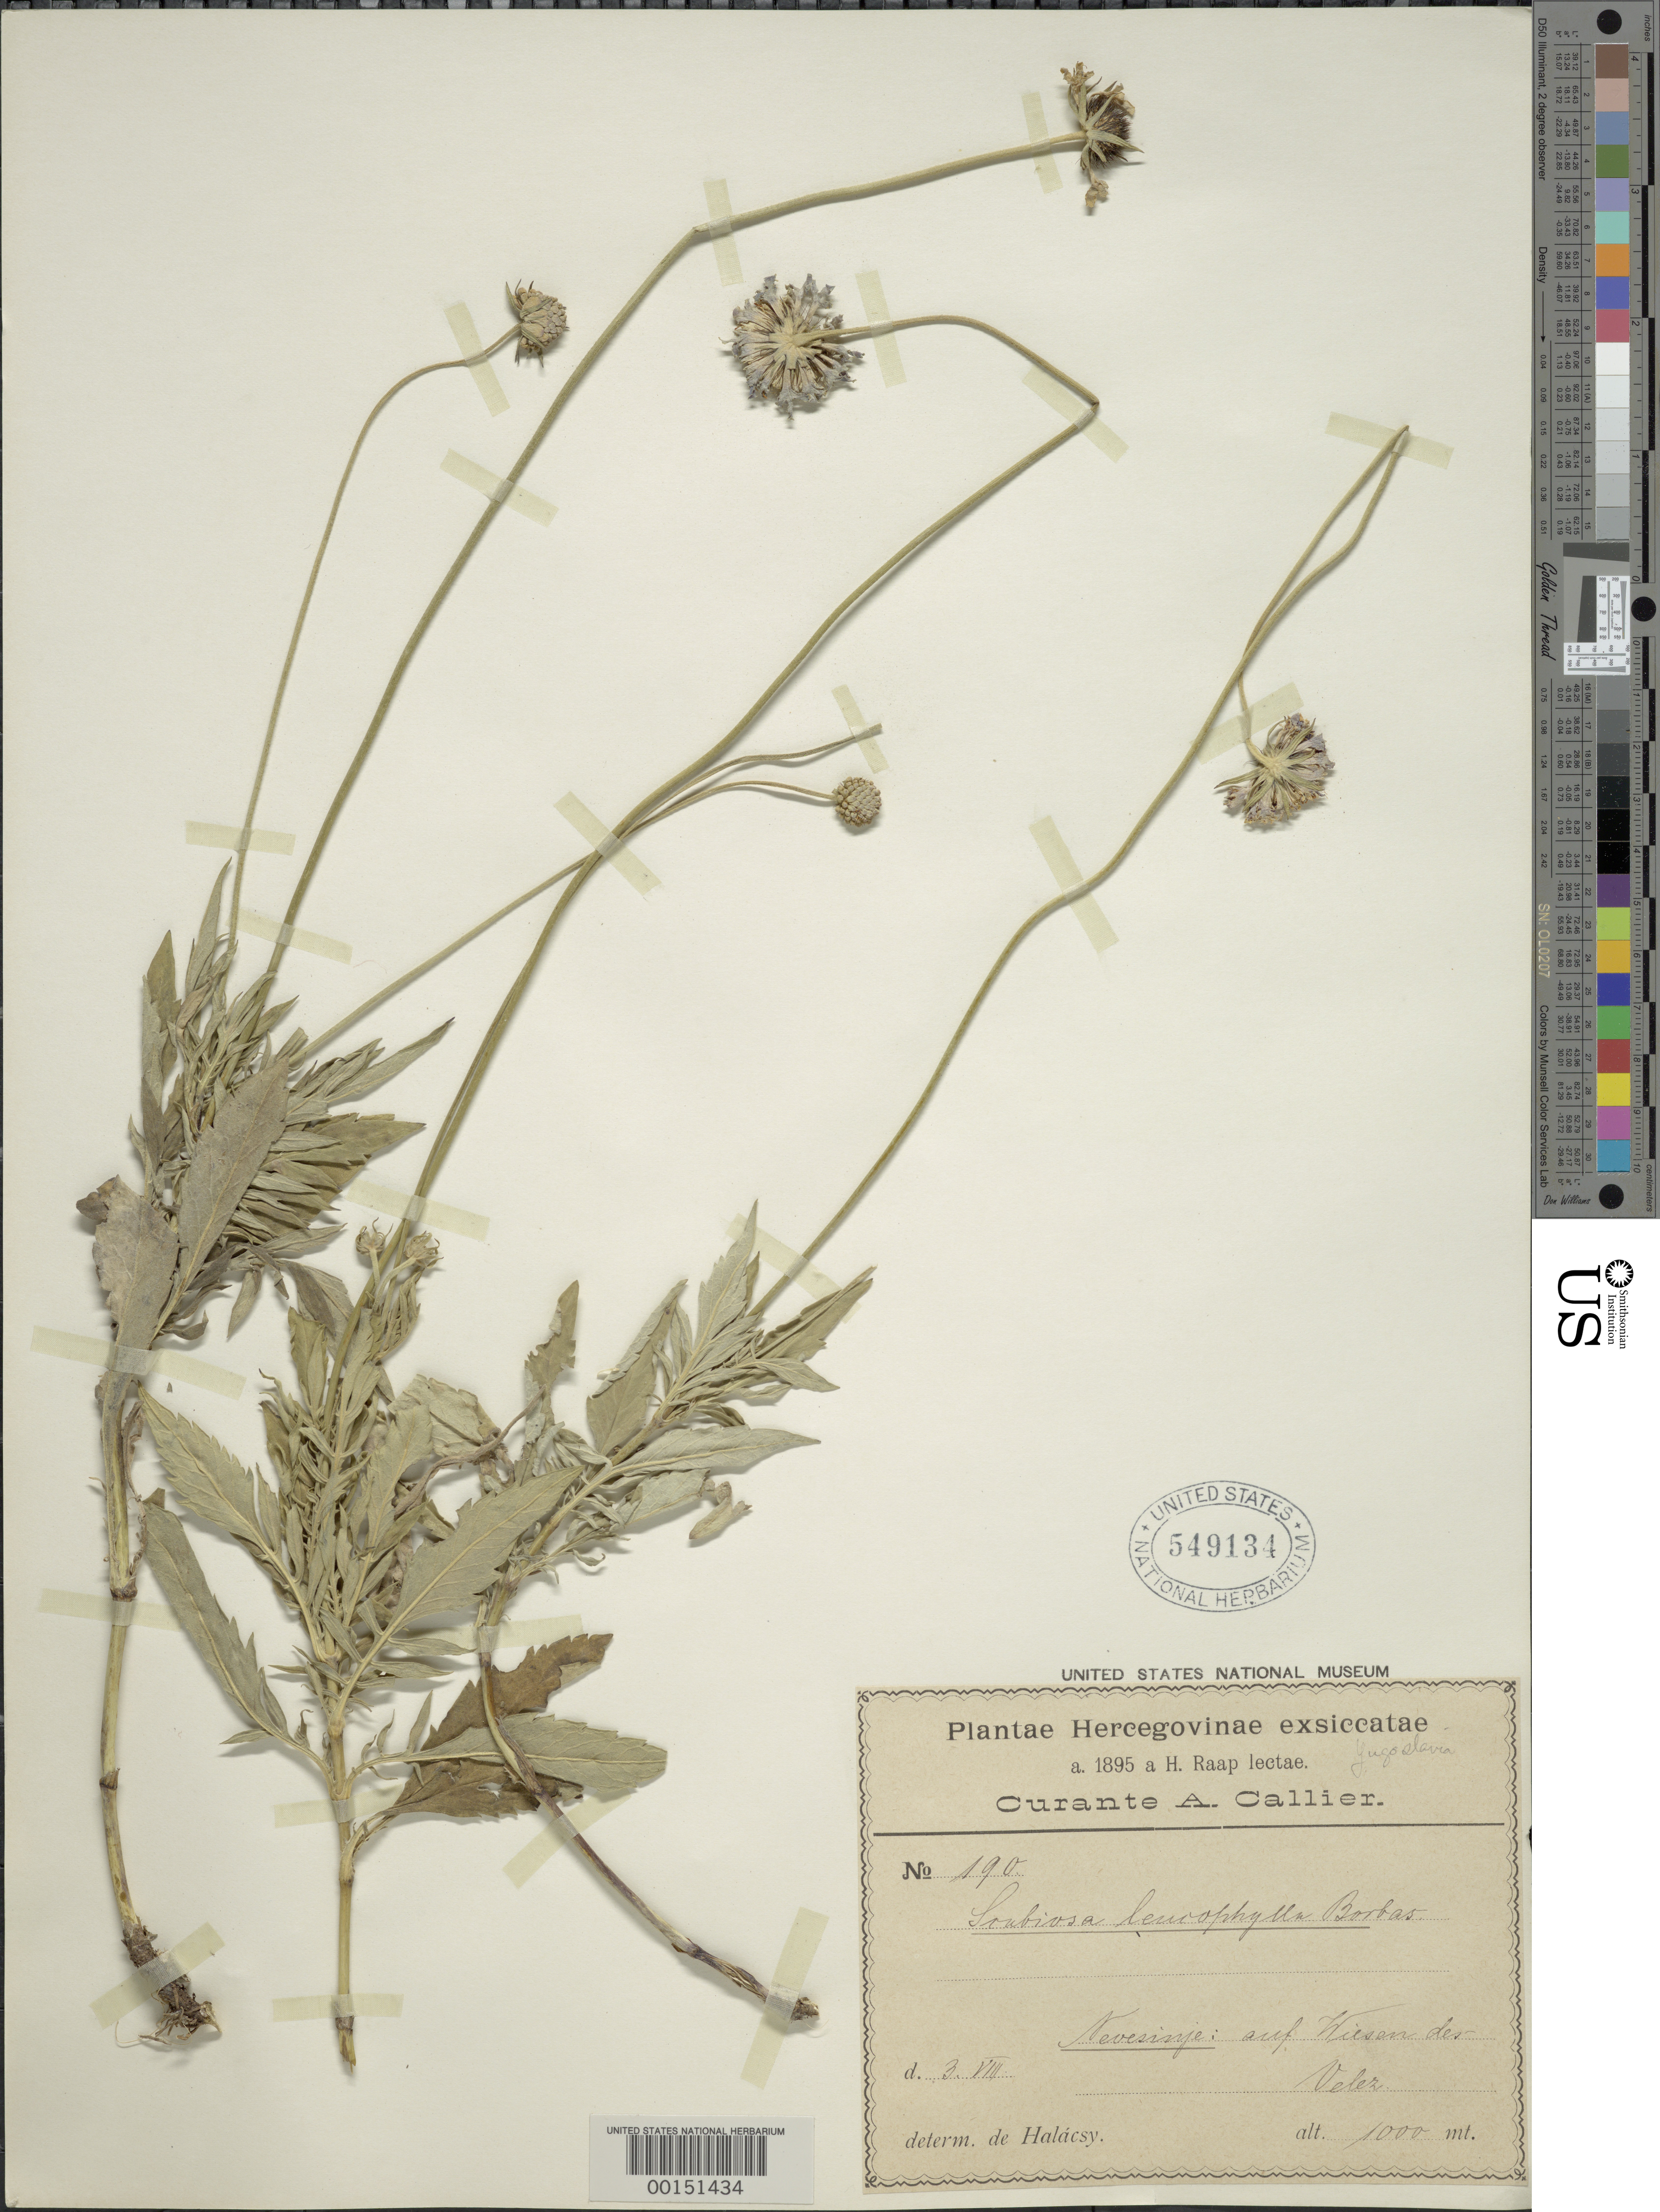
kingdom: Plantae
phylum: Tracheophyta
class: Magnoliopsida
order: Dipsacales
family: Caprifoliaceae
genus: Scabiosa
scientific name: Scabiosa leucophylla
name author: Borbás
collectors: H. Raap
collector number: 190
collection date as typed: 03 Aug 1895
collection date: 1895-08-03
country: Bosnia and Herzegovina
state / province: Srpska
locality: Nevesinje ( llabel says Prov. = Herzegovina)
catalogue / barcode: US 549134